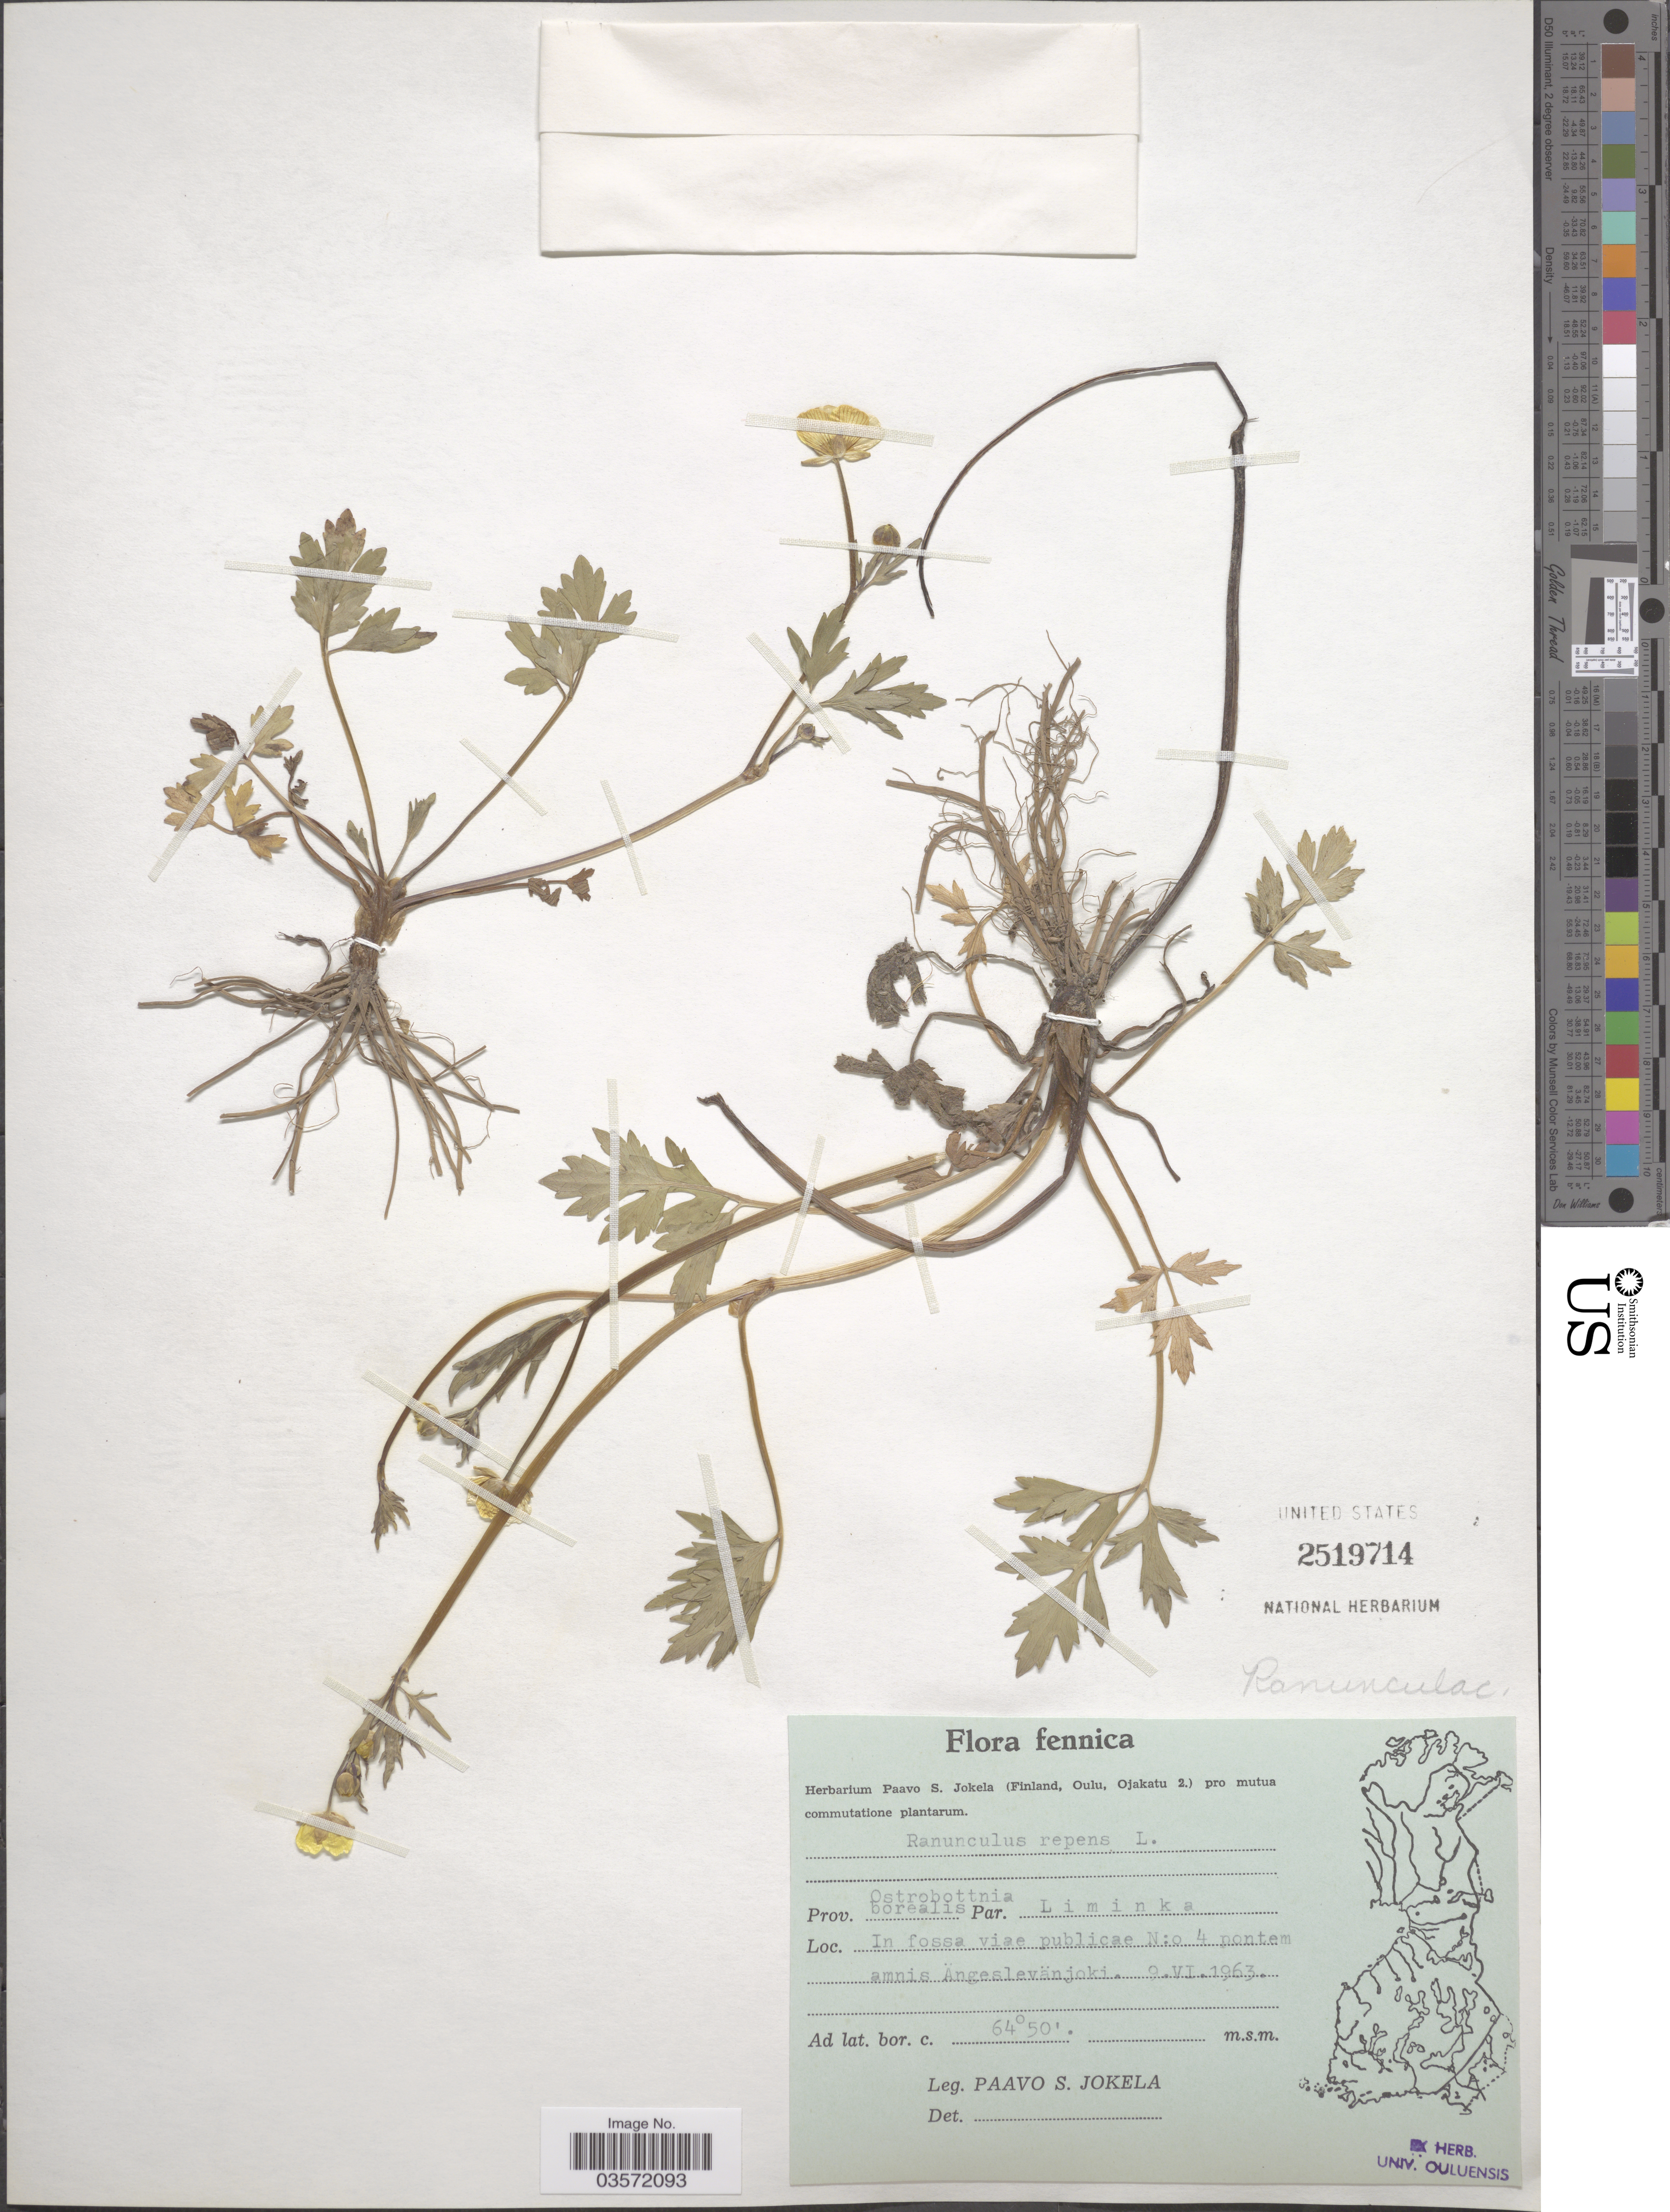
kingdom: Plantae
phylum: Tracheophyta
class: Magnoliopsida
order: Ranunculales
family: Ranunculaceae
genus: Ranunculus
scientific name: Ranunculus repens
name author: L.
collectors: P. Jokela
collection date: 1963-06-09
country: Finland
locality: Fennica. Prov. Ostrobottnia borealis. Par. Liminka. In fossa viae publicae N:o 4 pontem amnis Ängeslevänjoki.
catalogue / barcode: US 2519714